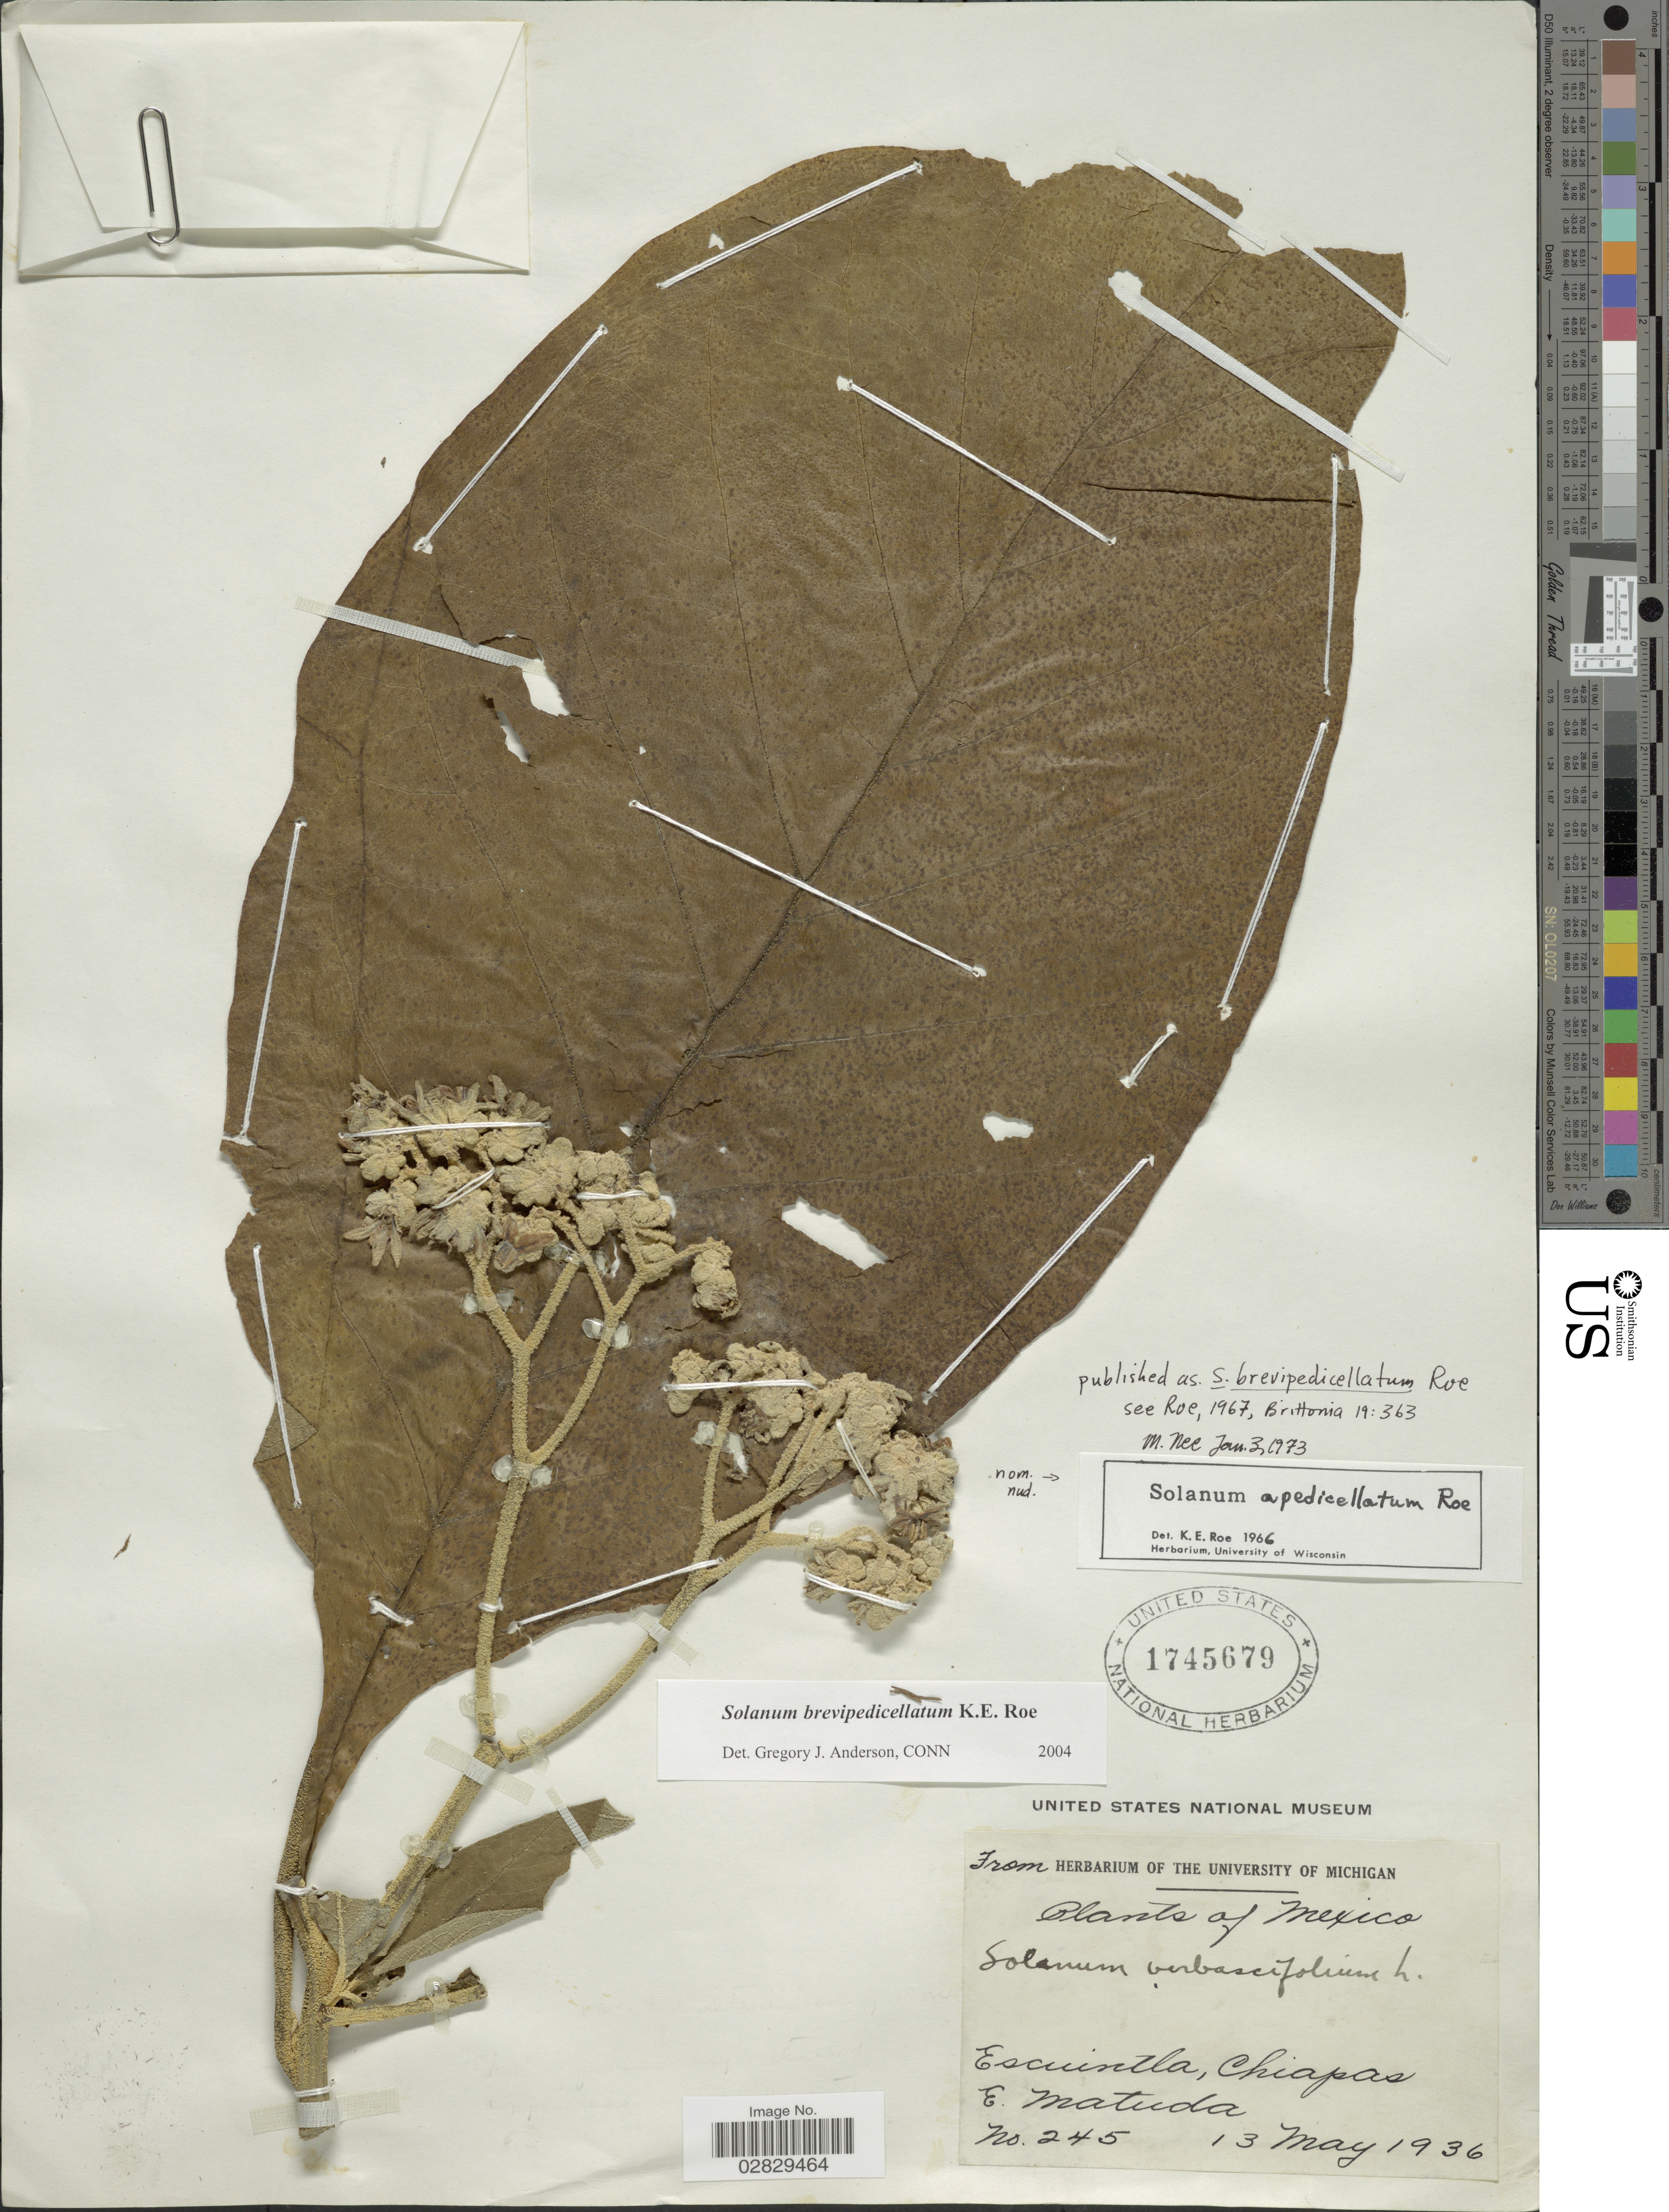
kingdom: Plantae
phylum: Tracheophyta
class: Magnoliopsida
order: Solanales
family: Solanaceae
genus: Solanum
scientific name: Solanum brevipedicellatum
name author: K.E. Roe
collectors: E. Matuda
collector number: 245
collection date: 1936-05-13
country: Mexico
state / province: Chiapas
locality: Escuintla.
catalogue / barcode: US 1745679